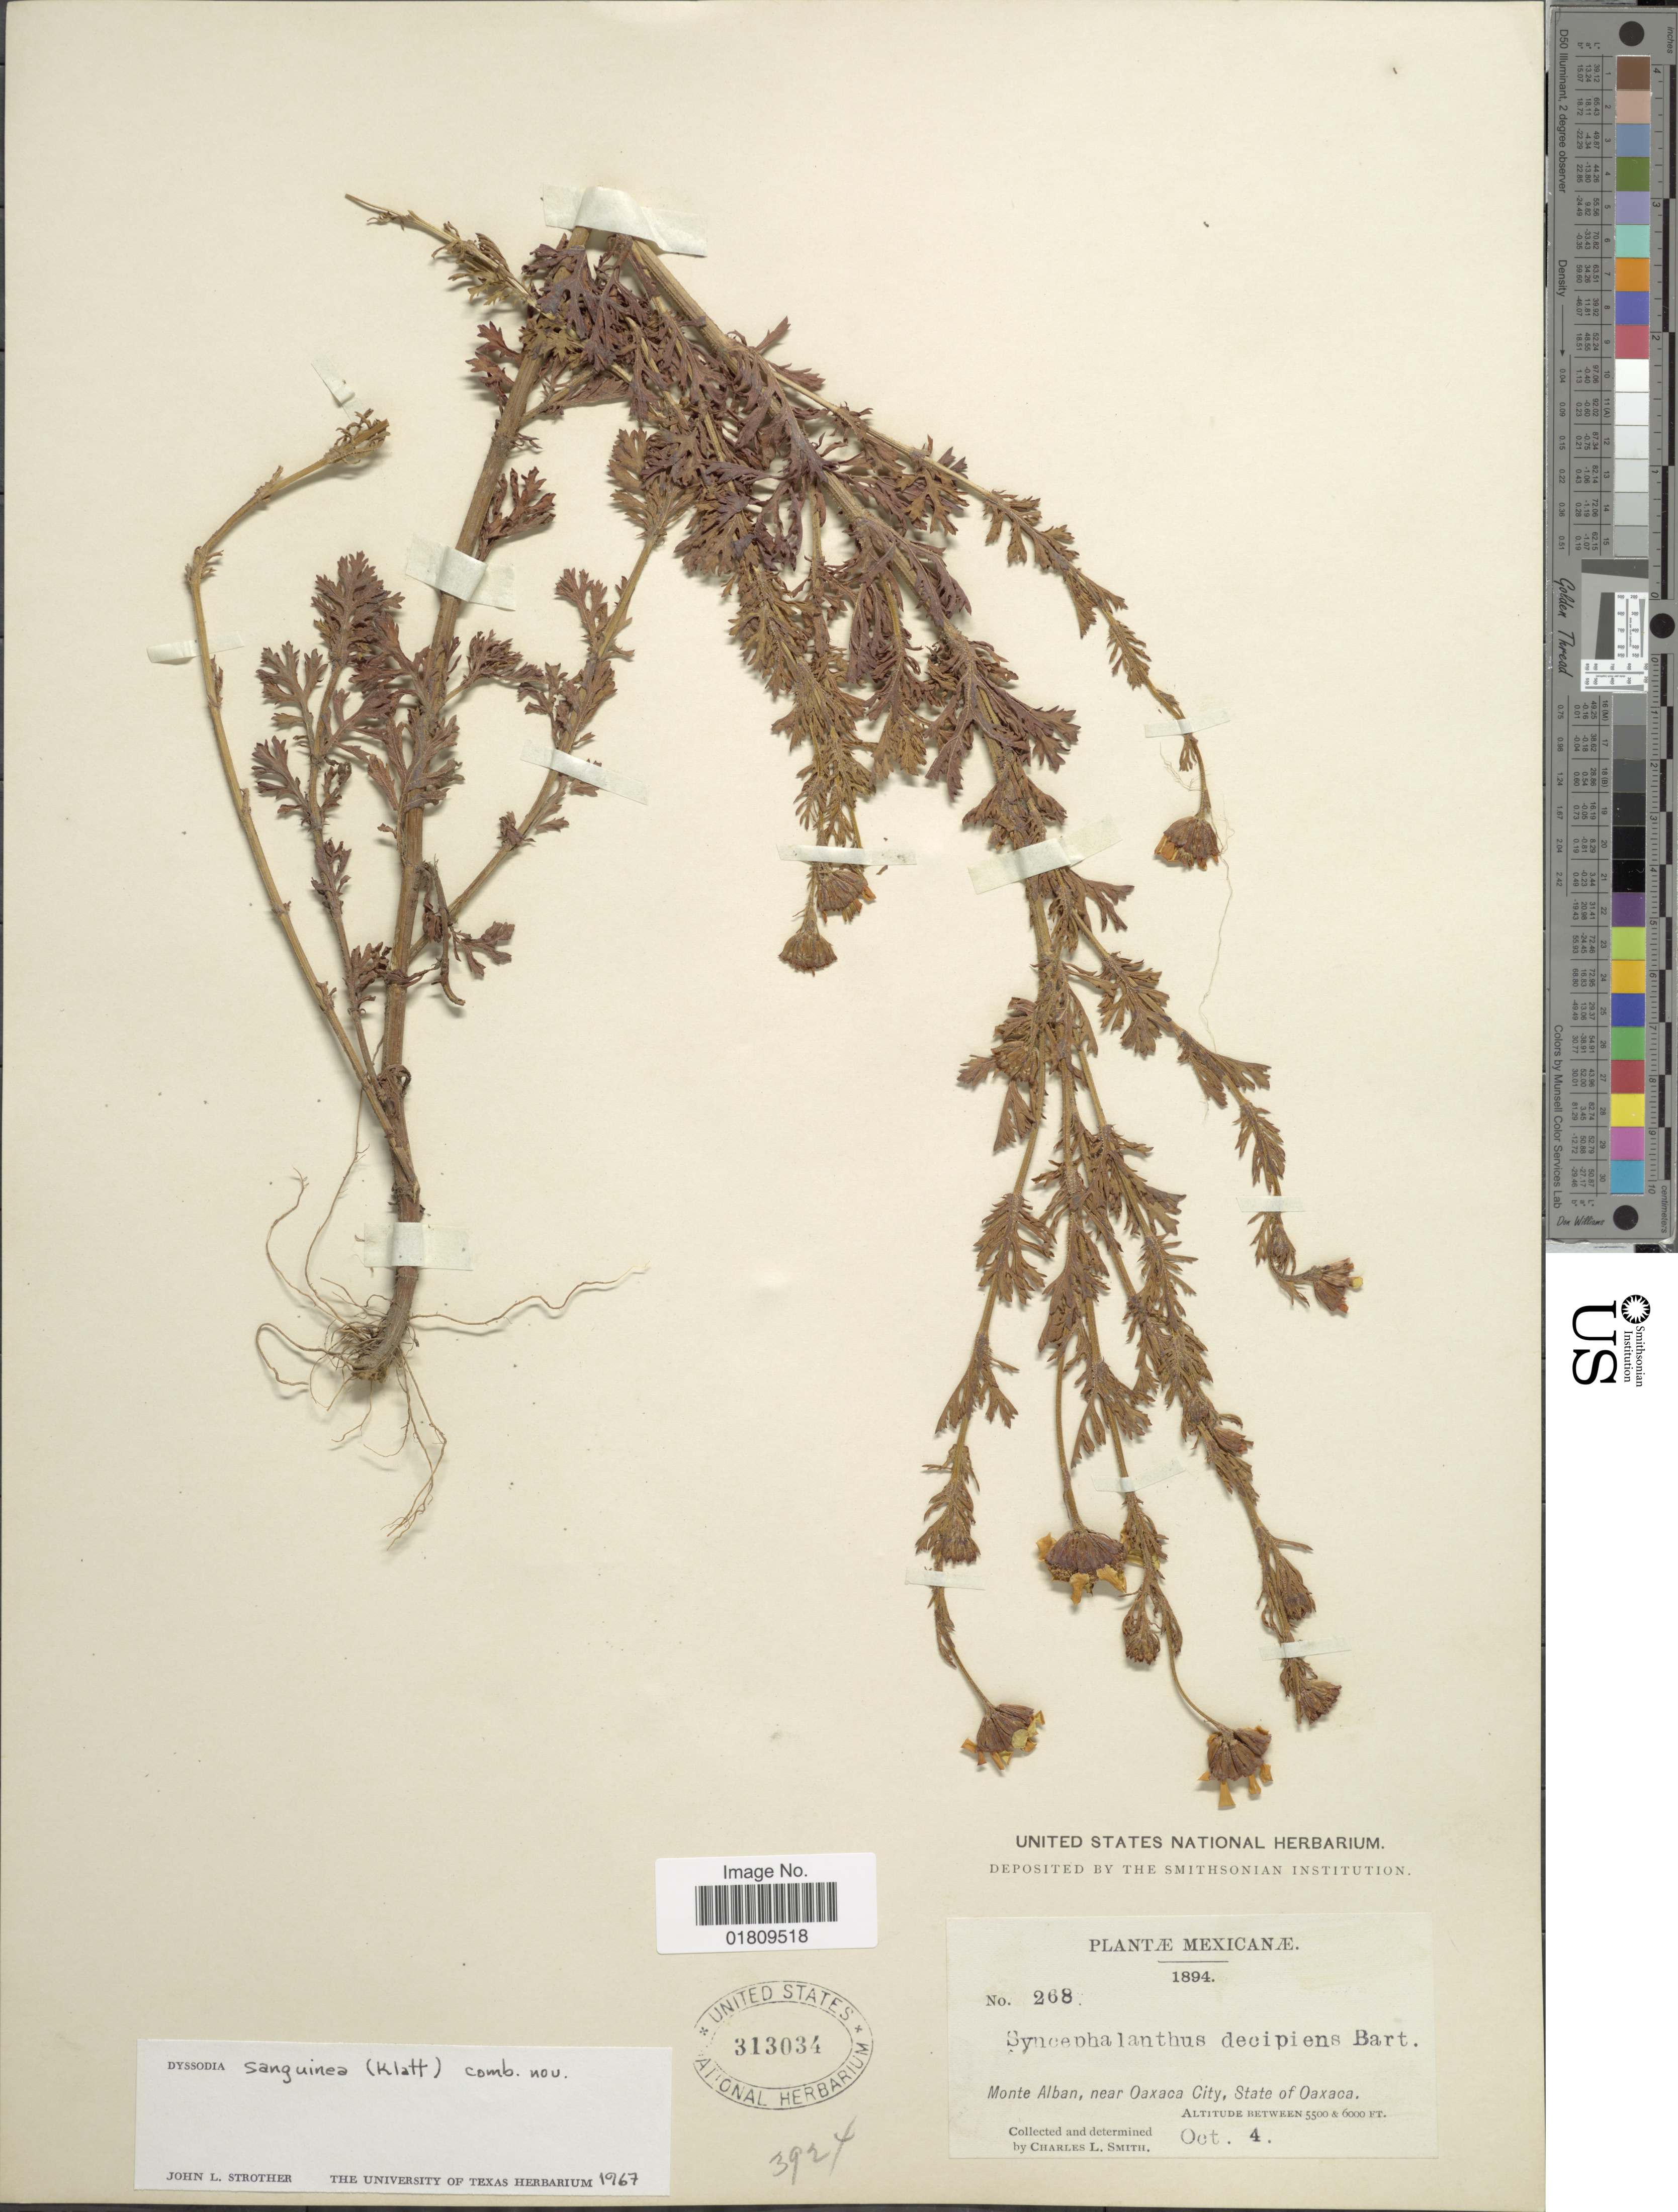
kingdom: Plantae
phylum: Tracheophyta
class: Magnoliopsida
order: Asterales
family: Asteraceae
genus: Dyssodia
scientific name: Dyssodia decipiens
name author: (Bartl.) M.C. Johnst. ex M.C. Johnst. & B.L. Turner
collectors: C. L. Smith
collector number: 268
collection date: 1894-10-04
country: Mexico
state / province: Oaxaca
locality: Monte Alban, near Oaxaca City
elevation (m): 1676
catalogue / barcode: US 313034